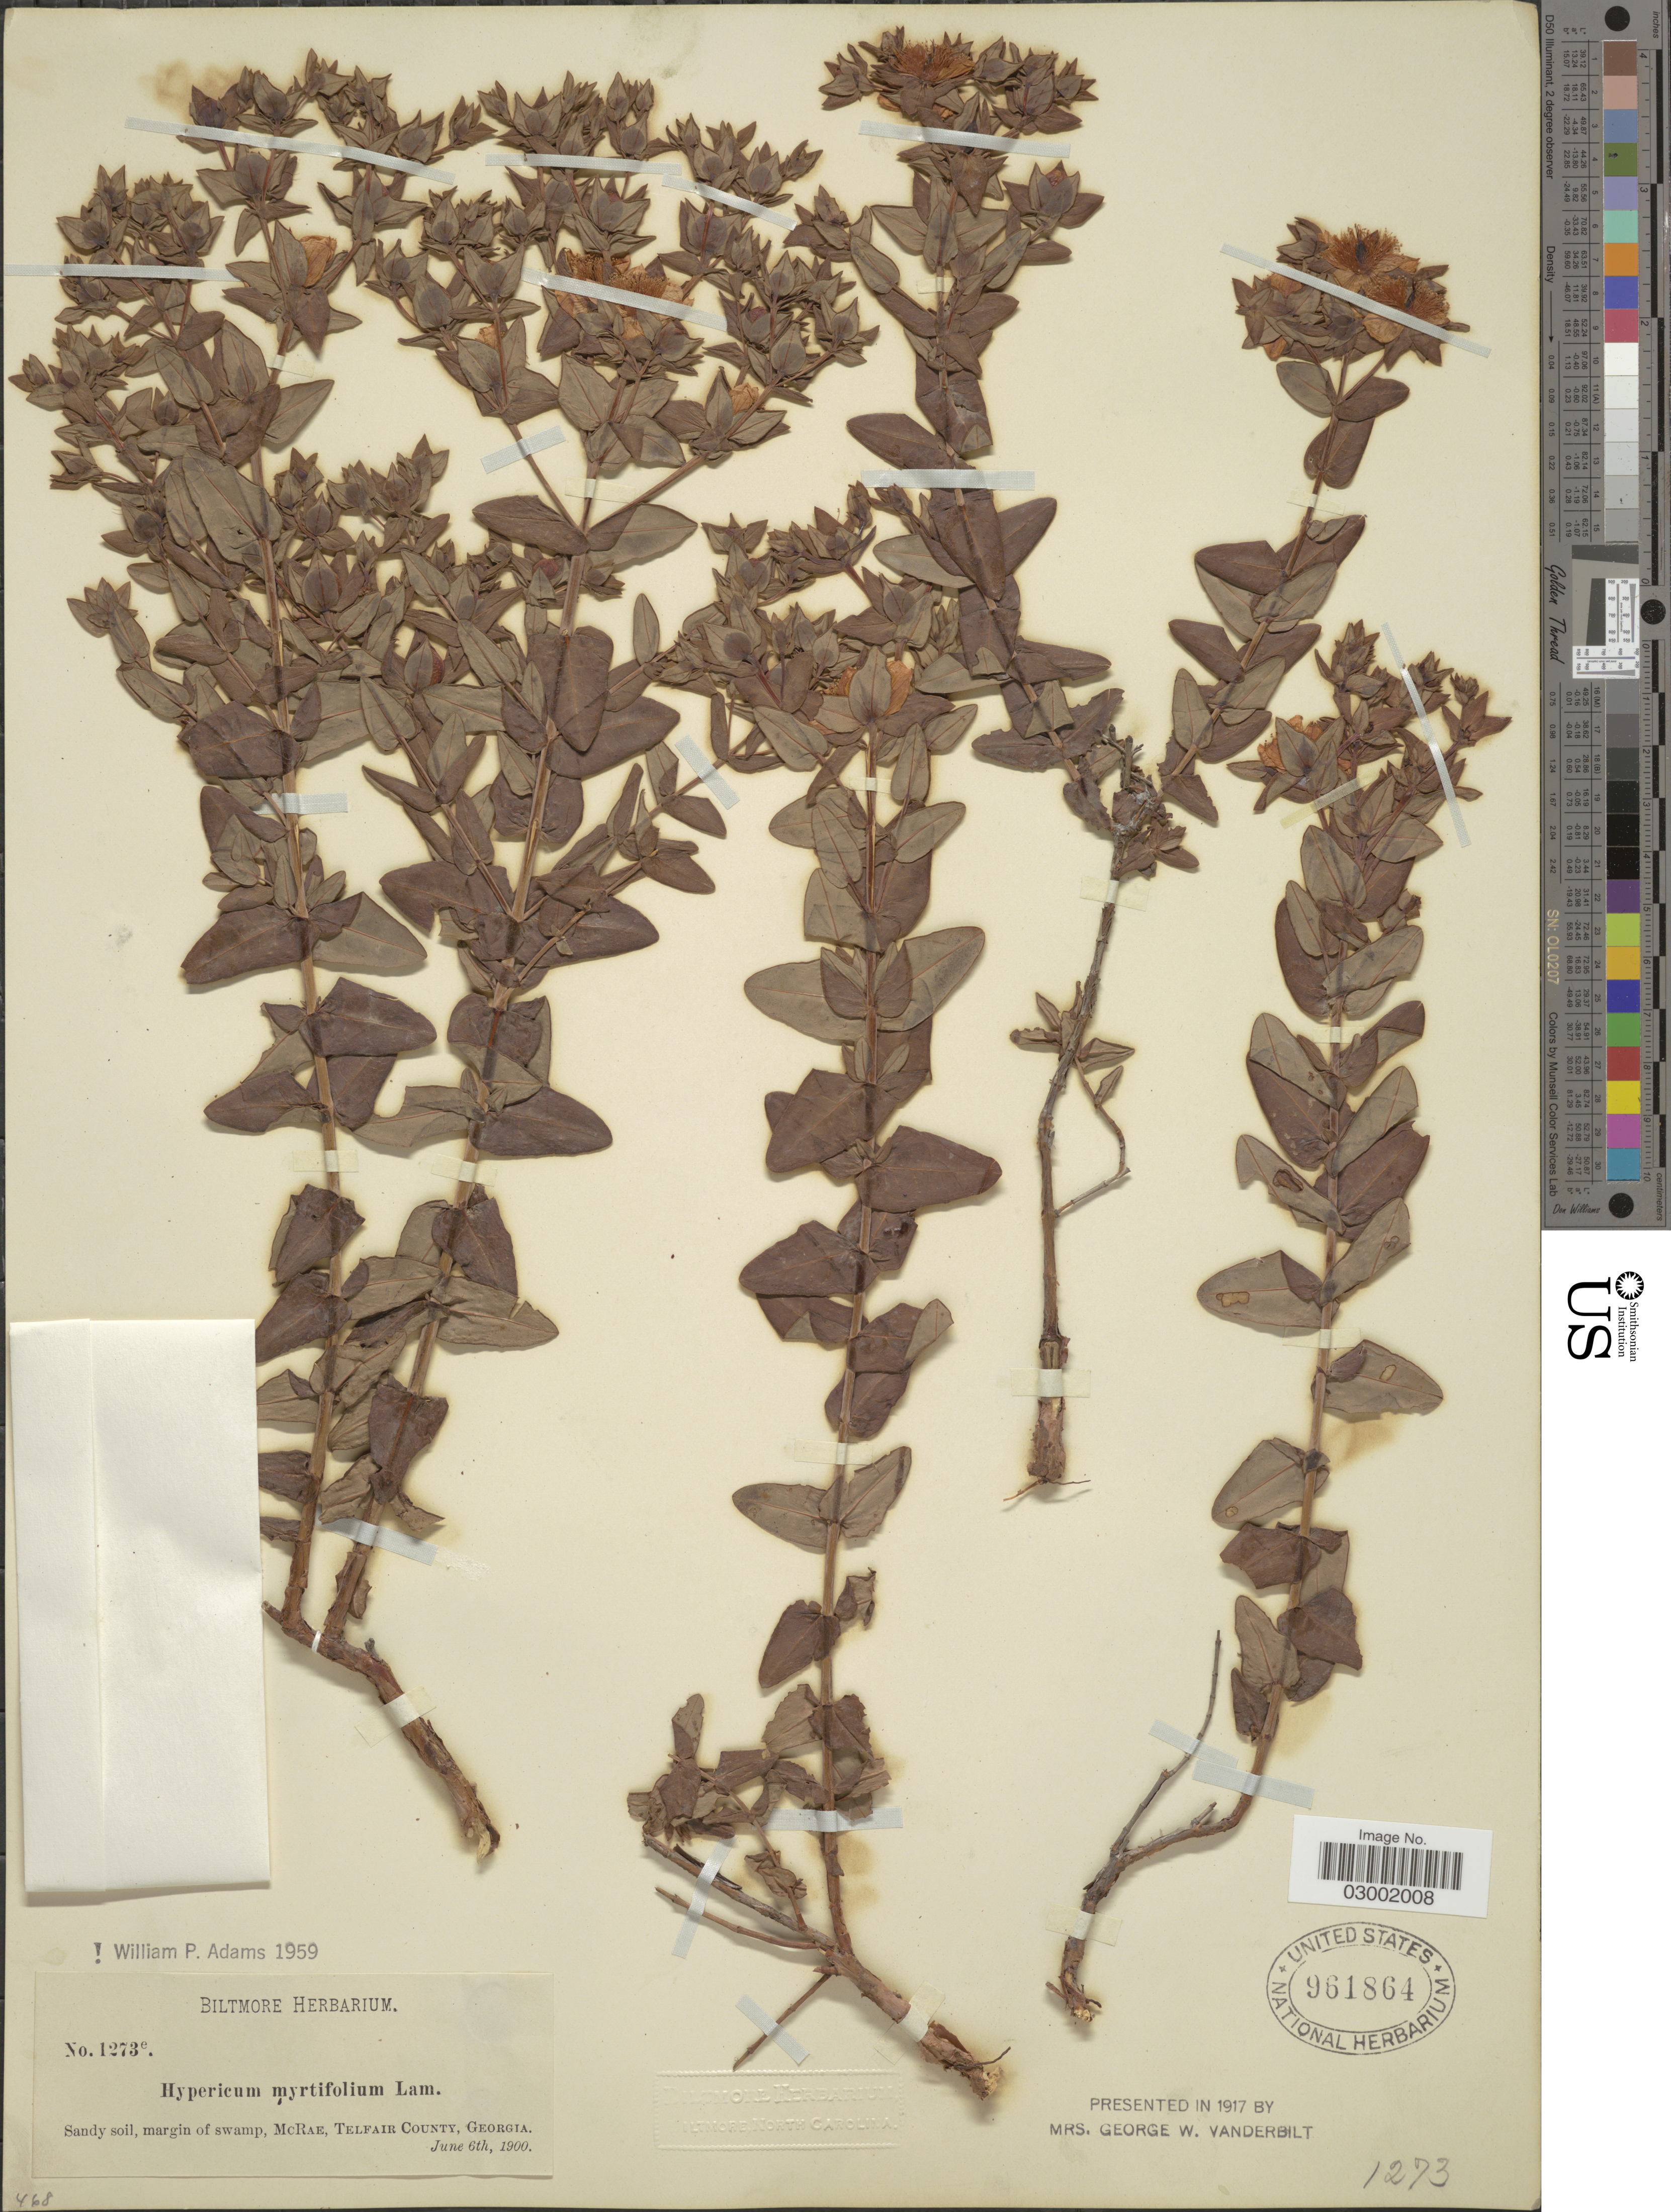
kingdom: Plantae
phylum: Tracheophyta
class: Magnoliopsida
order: Malpighiales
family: Hypericaceae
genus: Hypericum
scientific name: Hypericum myrtifolium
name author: Lam.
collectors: ex herb. Biltmore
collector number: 1273e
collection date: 1900-06-06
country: United States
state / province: Georgia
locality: McRae Telfair County.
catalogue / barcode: US 961864